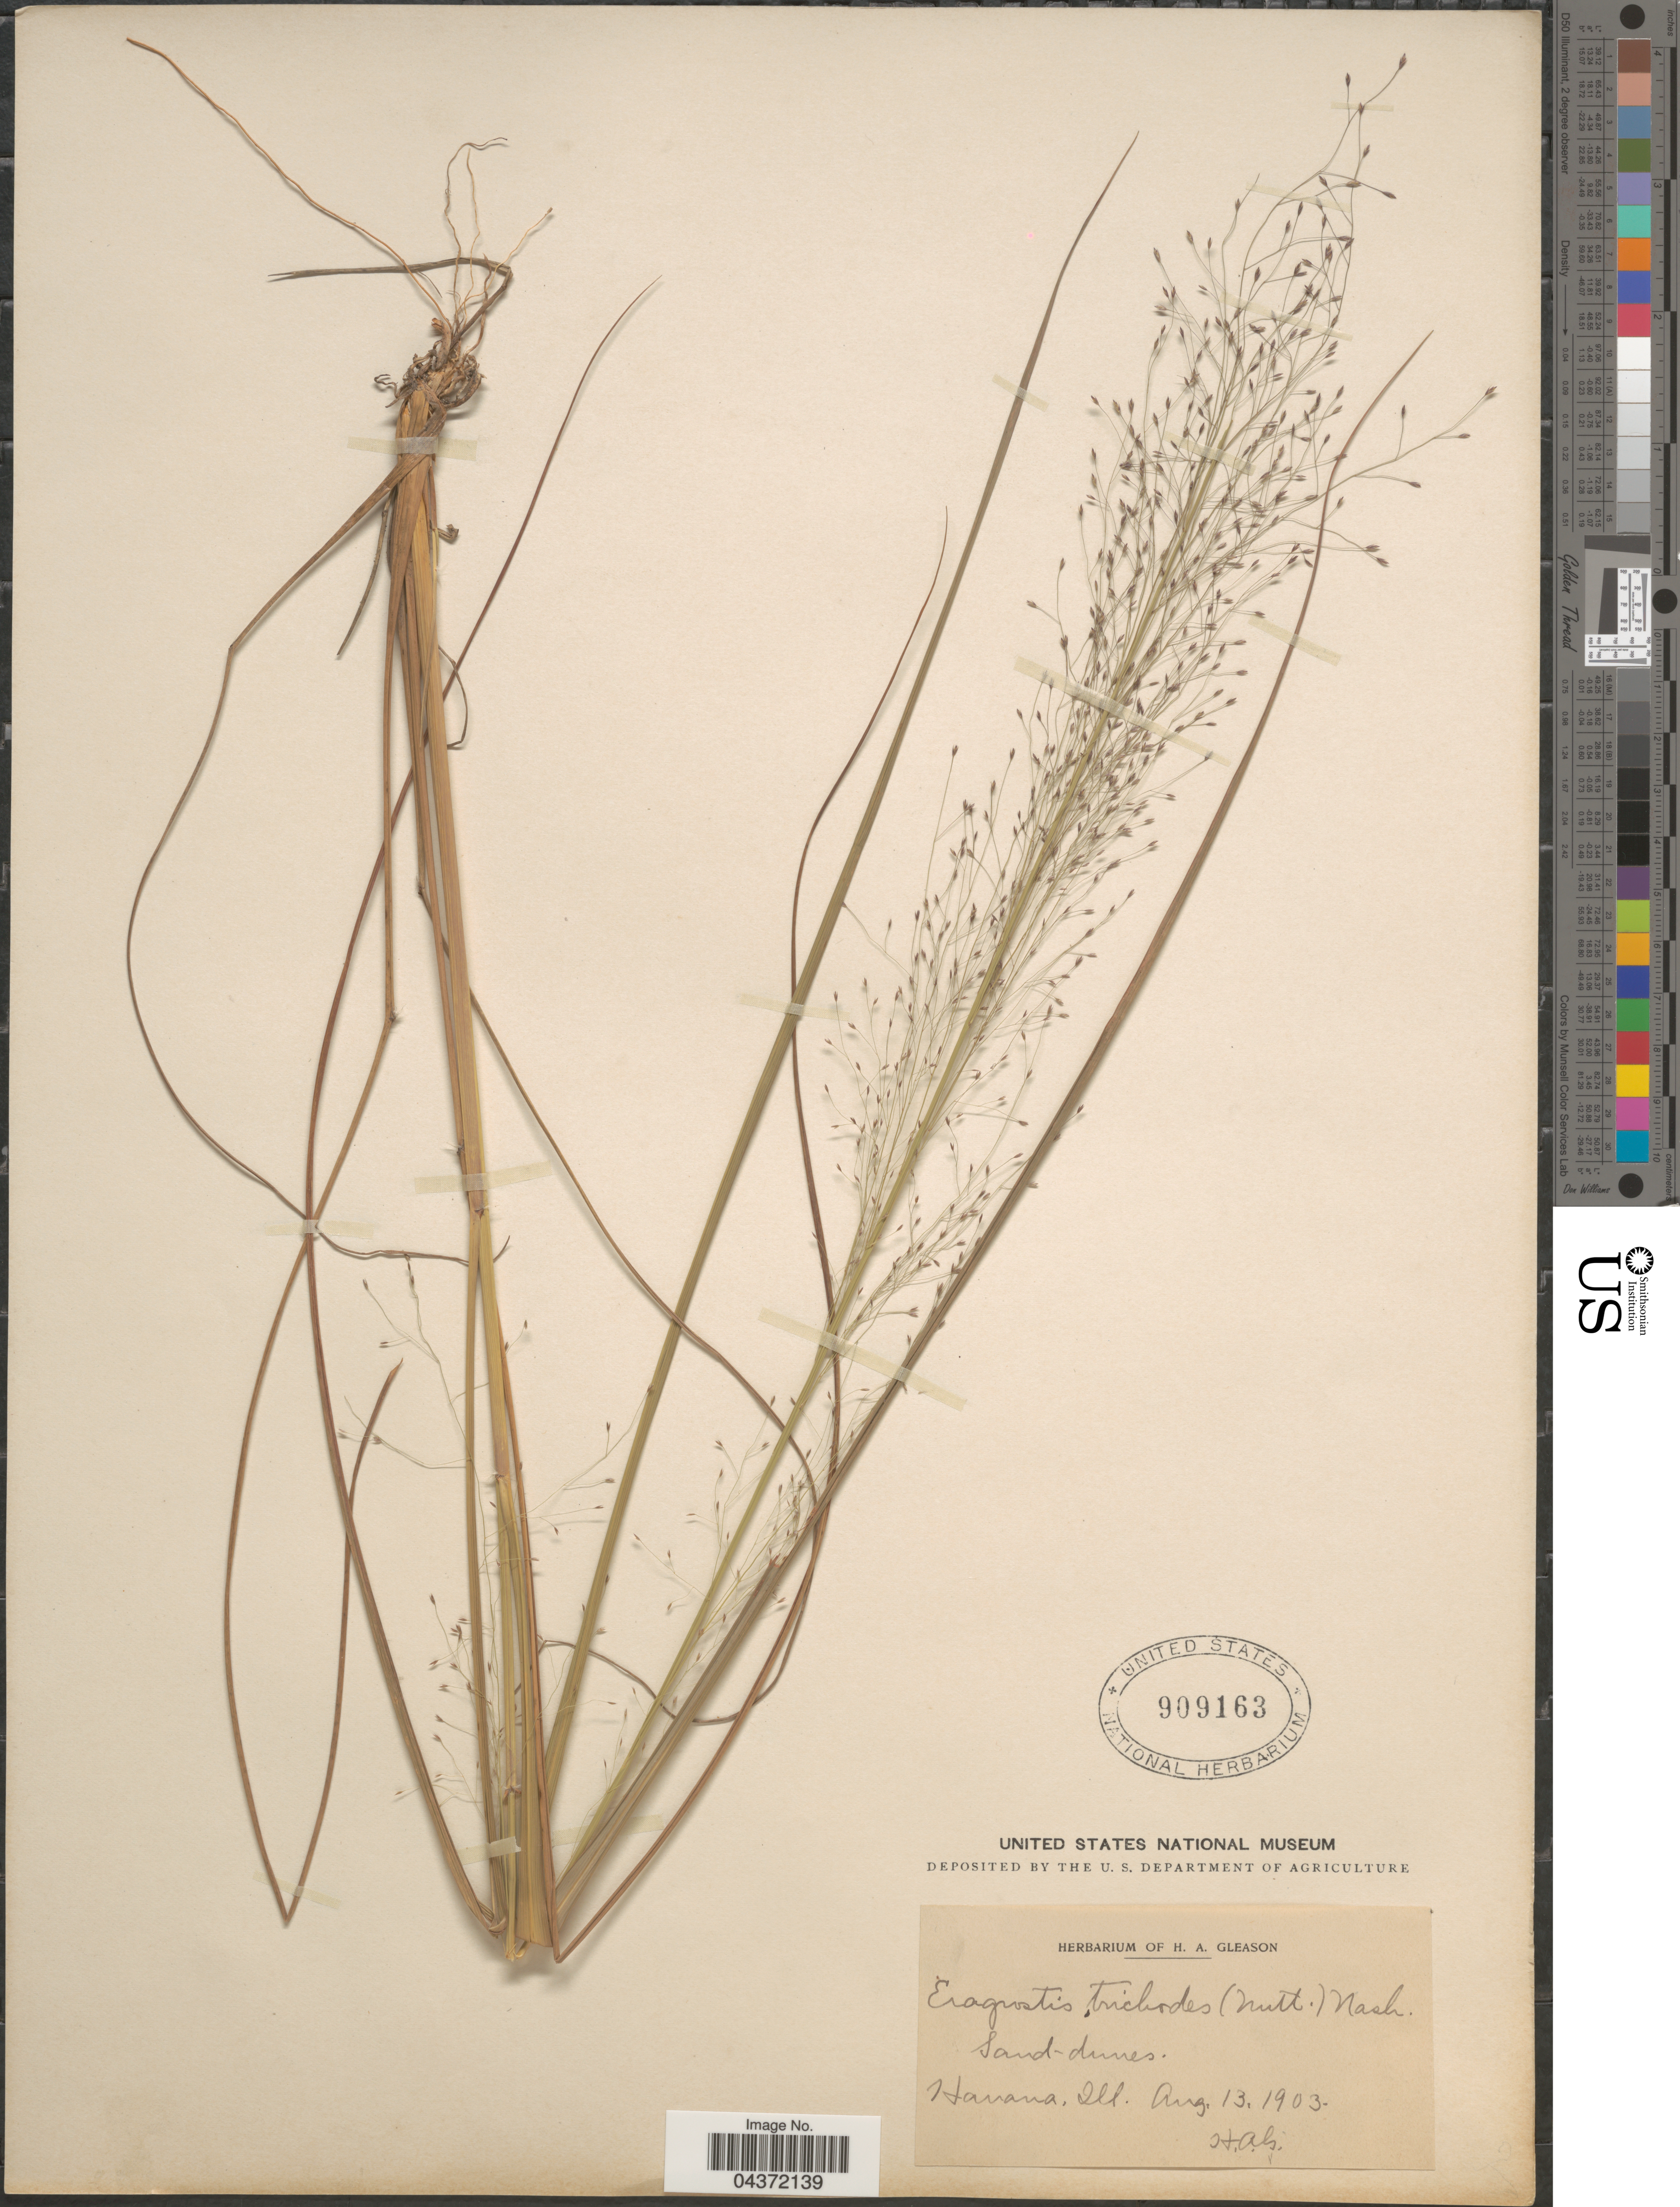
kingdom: Plantae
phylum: Tracheophyta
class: Liliopsida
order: Poales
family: Poaceae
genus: Eragrostis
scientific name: Eragrostis trichodes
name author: (Nutt.) Alph. Wood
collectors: H. A. Gleason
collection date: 1903-08-13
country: United States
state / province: Illinois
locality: Havana.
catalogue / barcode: US 909163